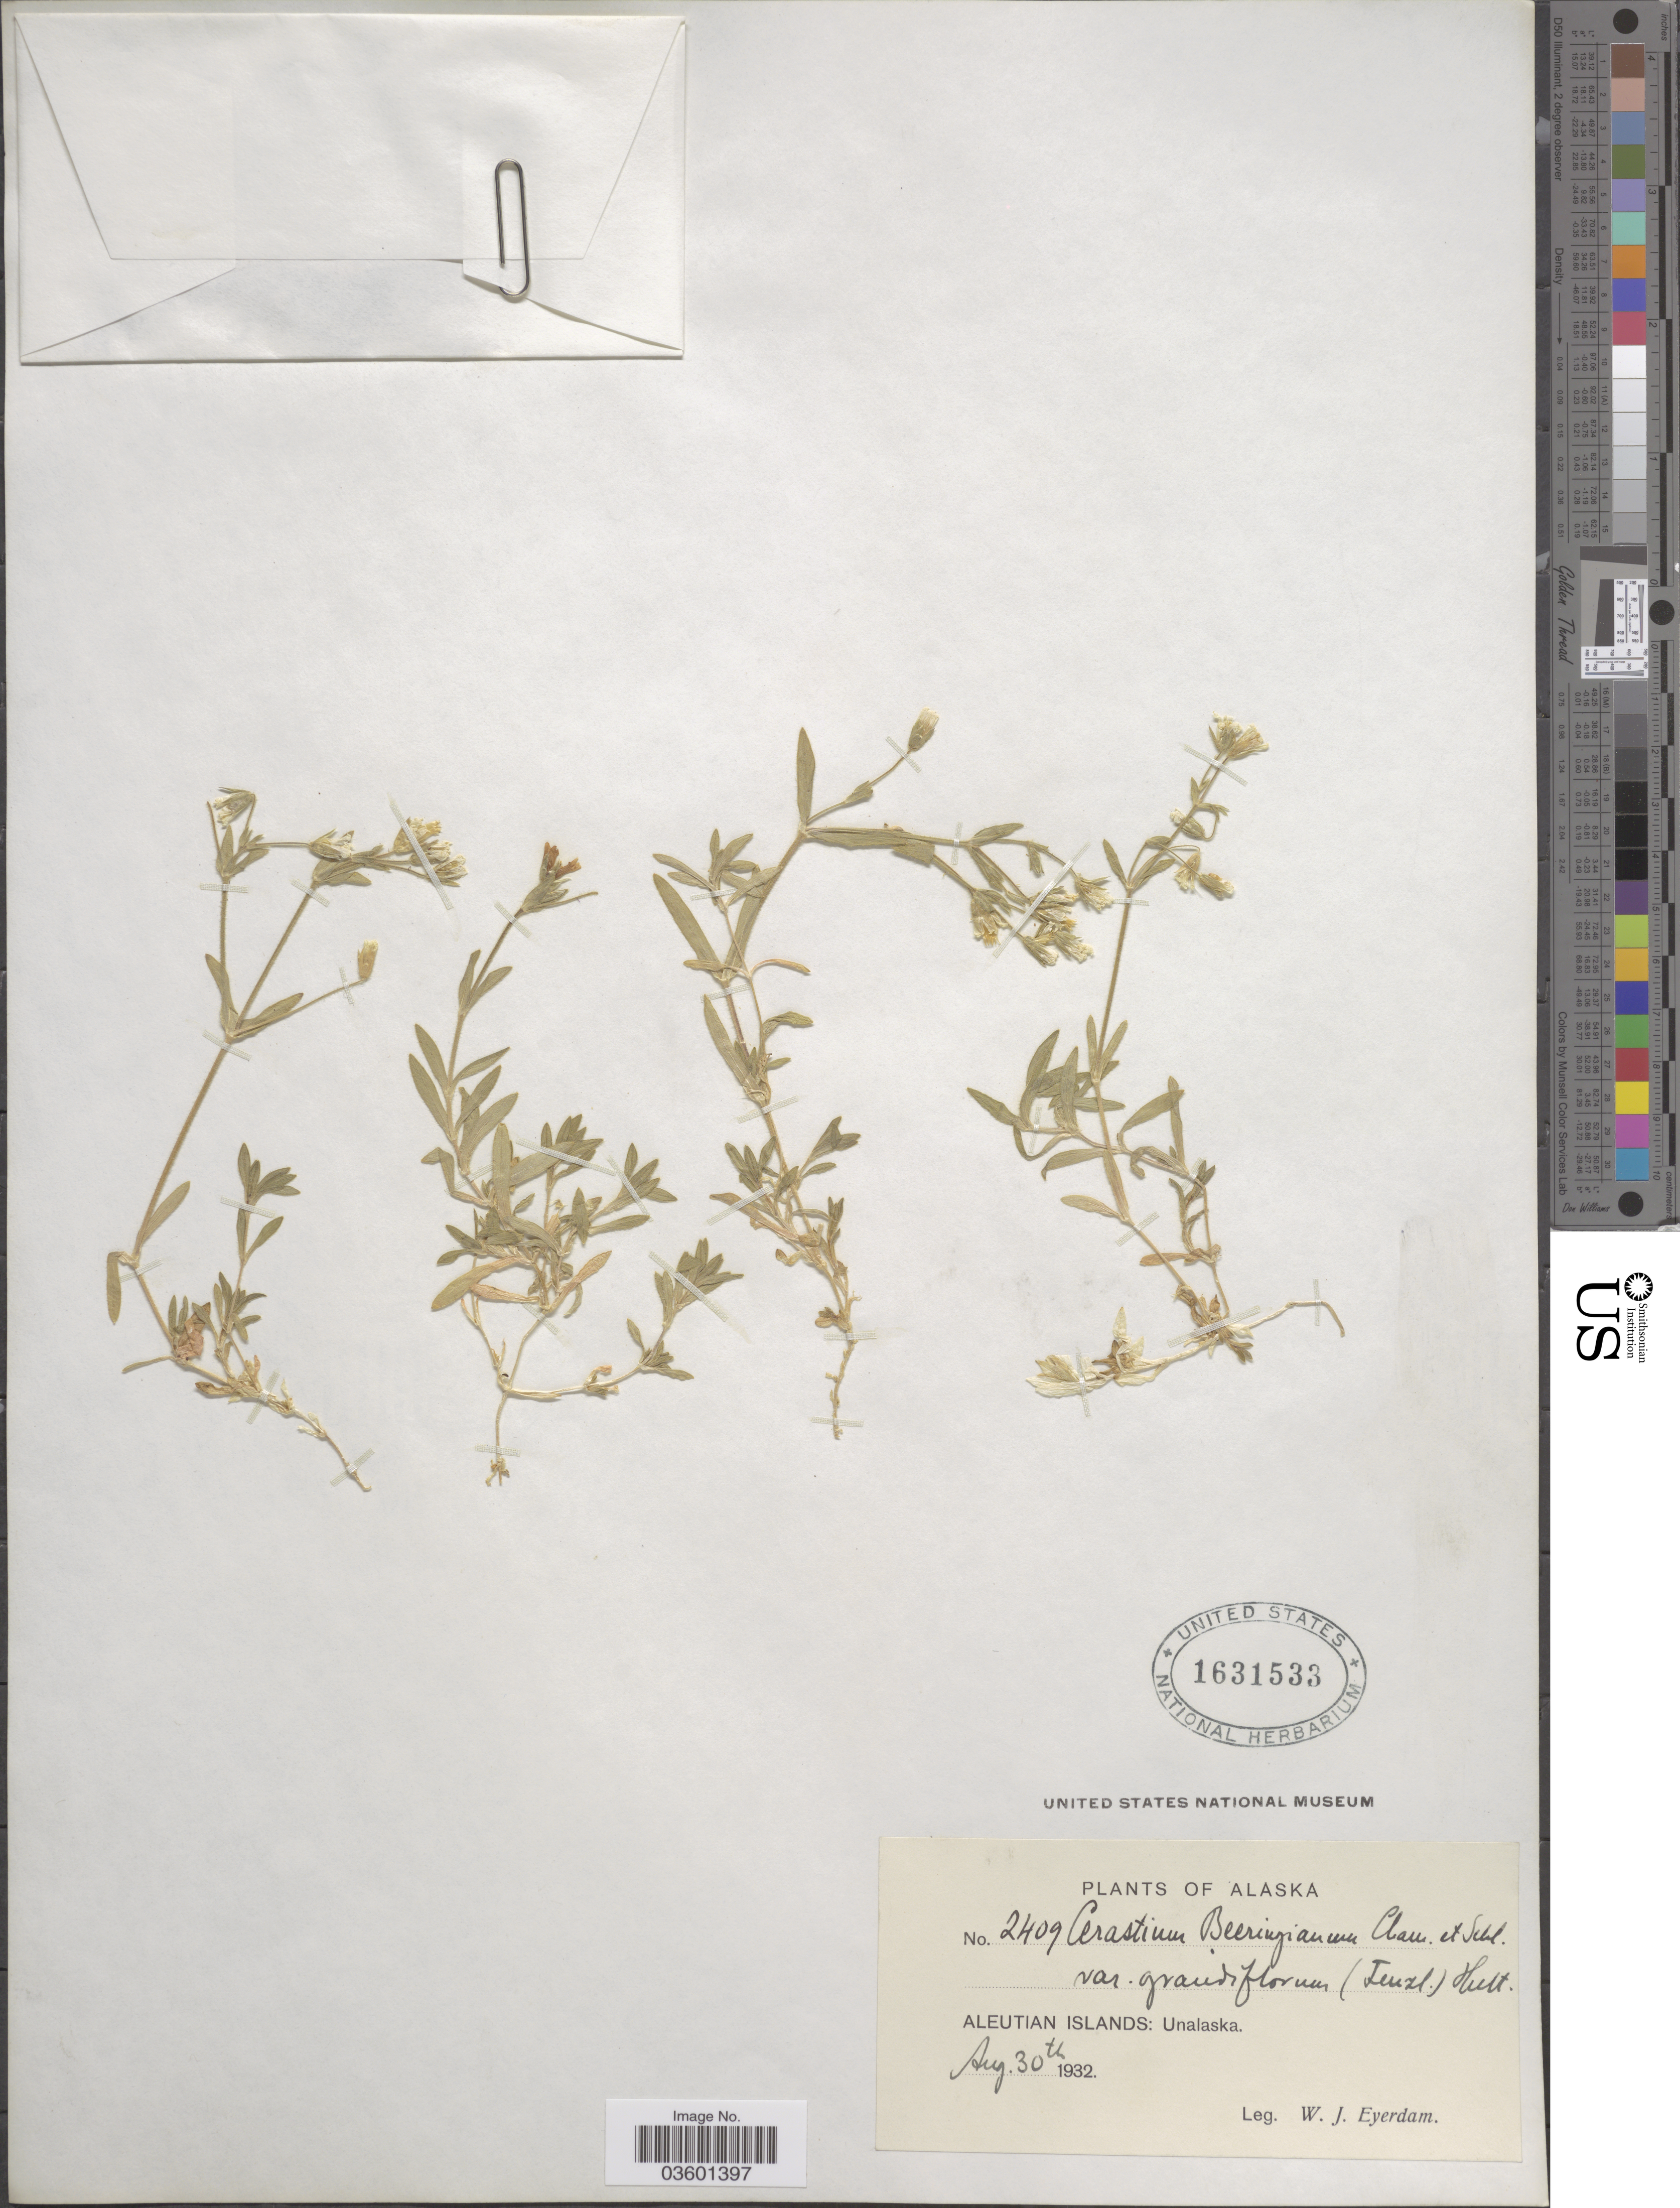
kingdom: Plantae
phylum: Tracheophyta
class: Magnoliopsida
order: Caryophyllales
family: Caryophyllaceae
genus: Cerastium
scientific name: Cerastium beeringianum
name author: Cham. & Schltdl.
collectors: W. J. Eyerdam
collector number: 2409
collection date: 1932-08-30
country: United States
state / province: Alaska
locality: Aleutian Islands: Unalaska.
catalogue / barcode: US 1631533